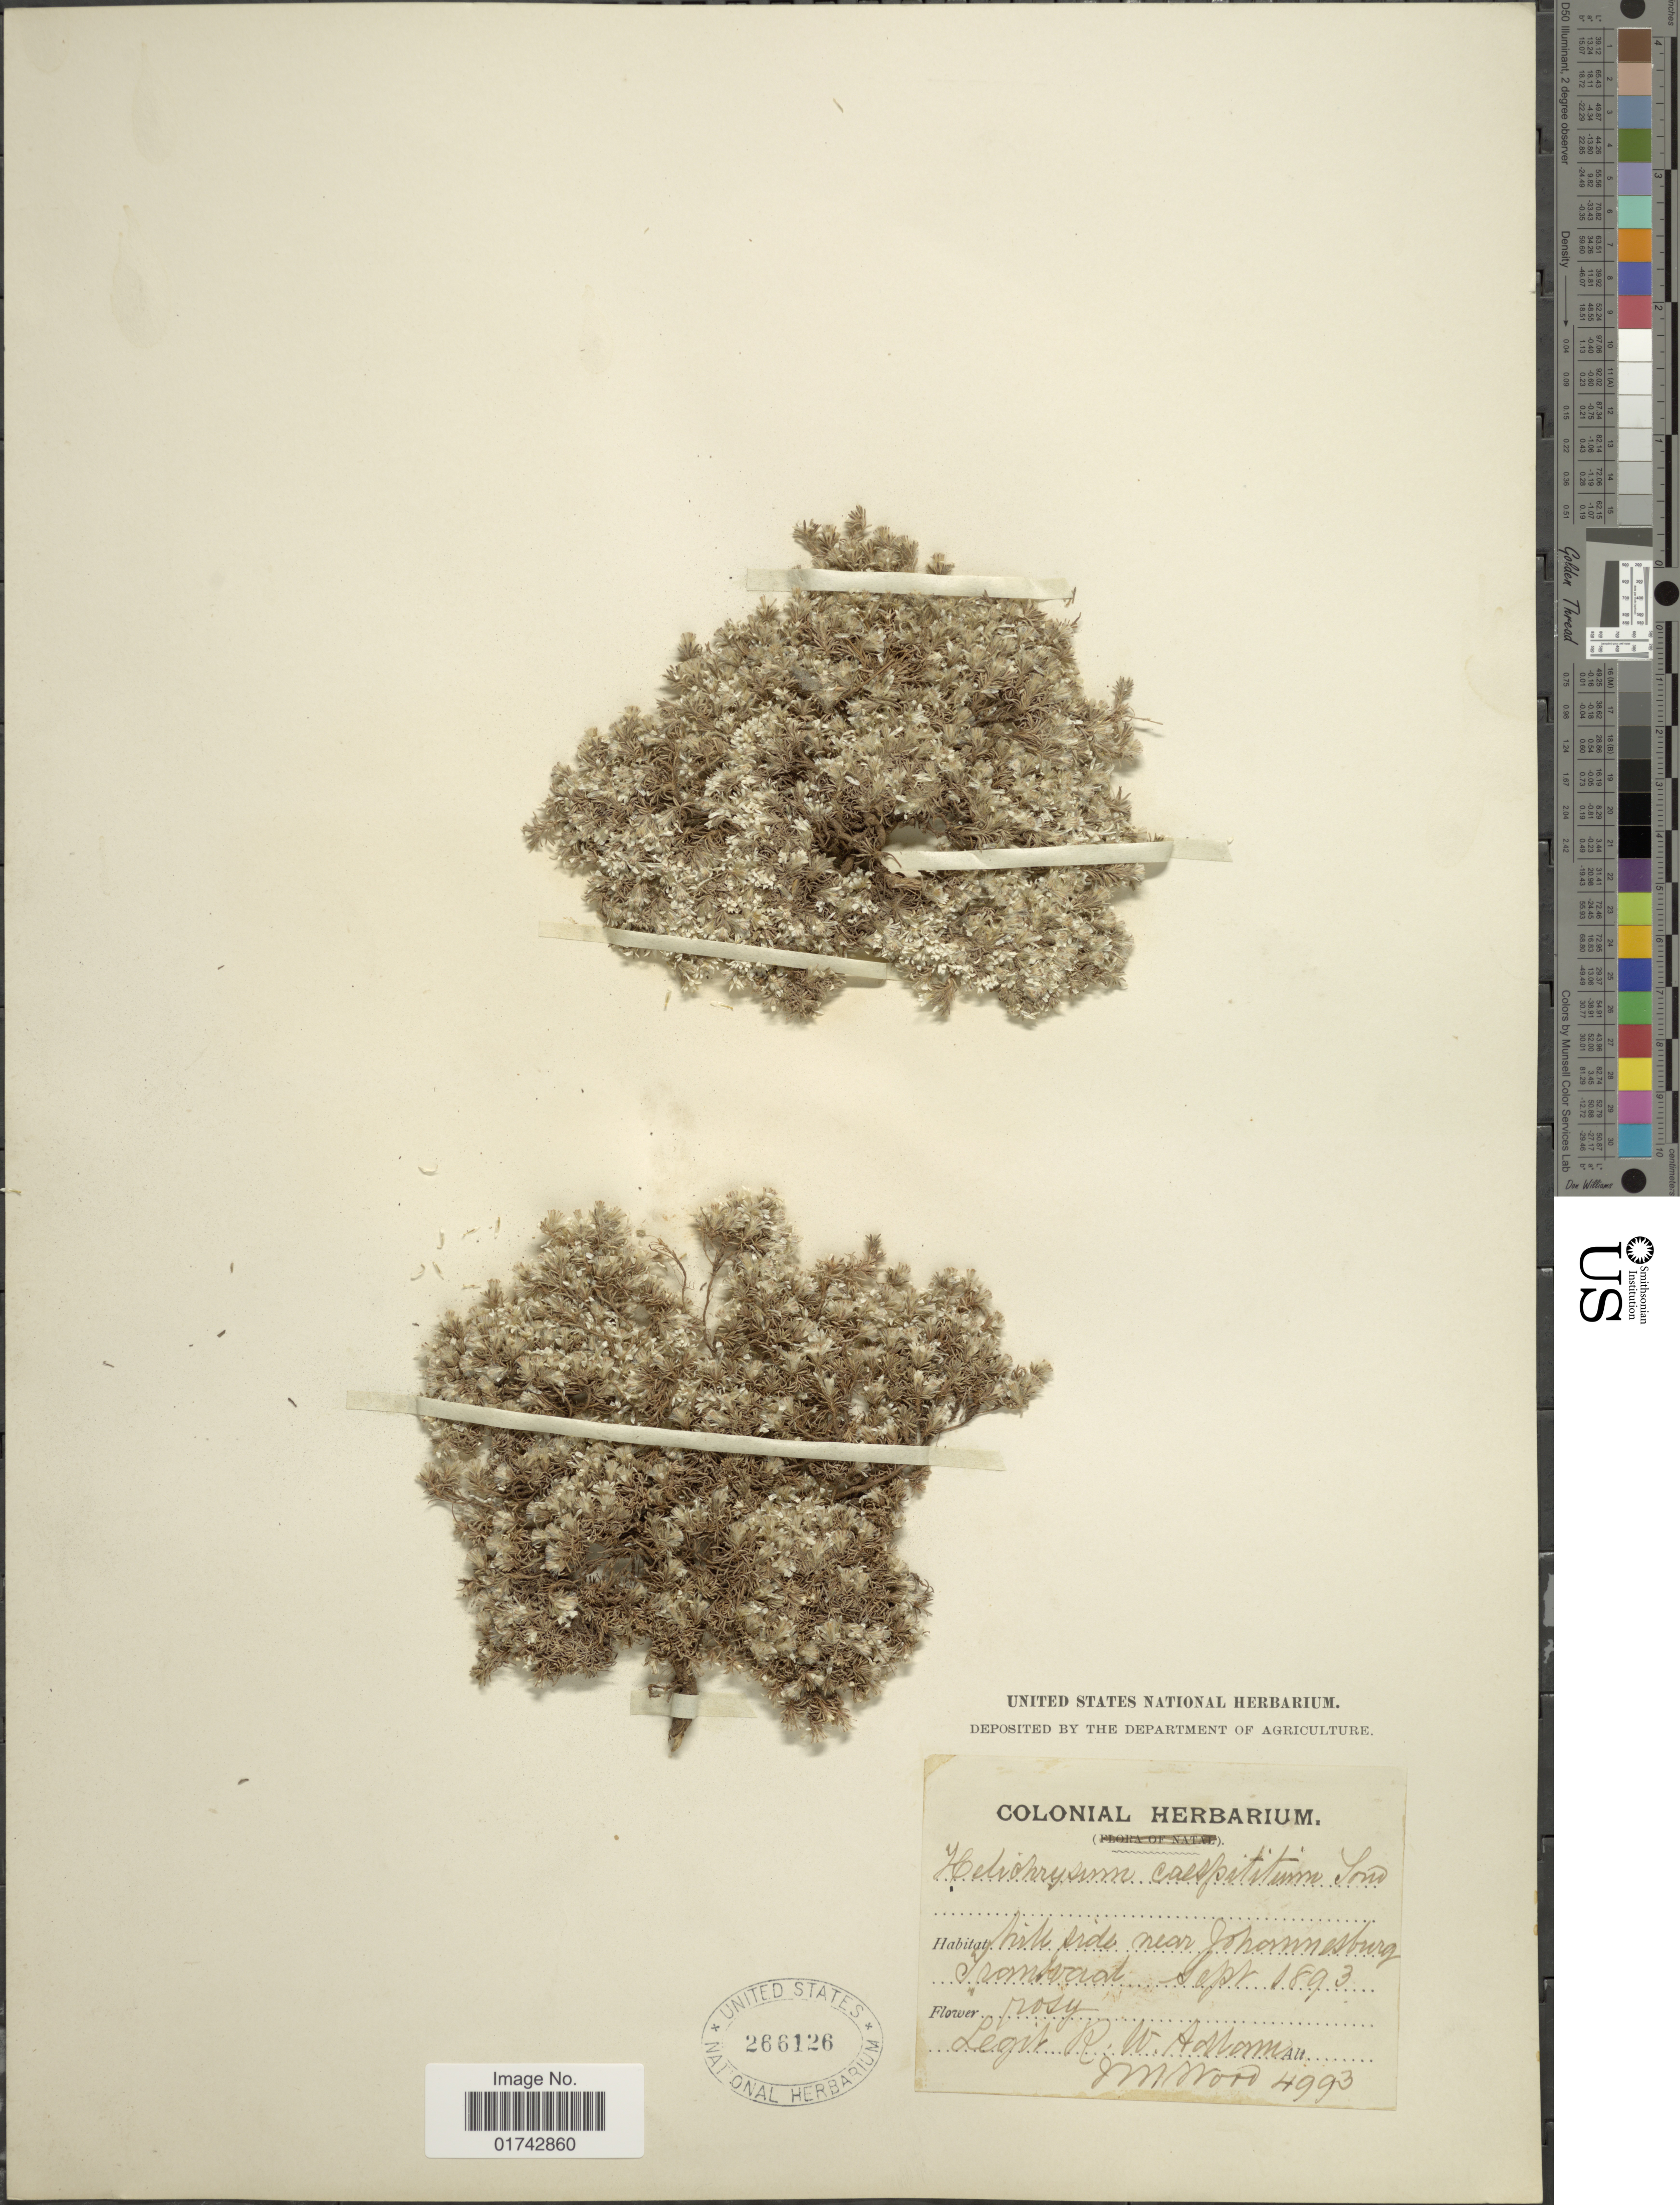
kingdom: Plantae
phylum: Tracheophyta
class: Magnoliopsida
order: Asterales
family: Asteraceae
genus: Helichrysum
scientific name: Helichrysum caespititium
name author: (DC.) Harv.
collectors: R. W. Adlam & J. M. Wood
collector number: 4993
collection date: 1893-09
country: South Africa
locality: Hill side near Johannesburg Transvaal.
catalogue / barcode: US 266126